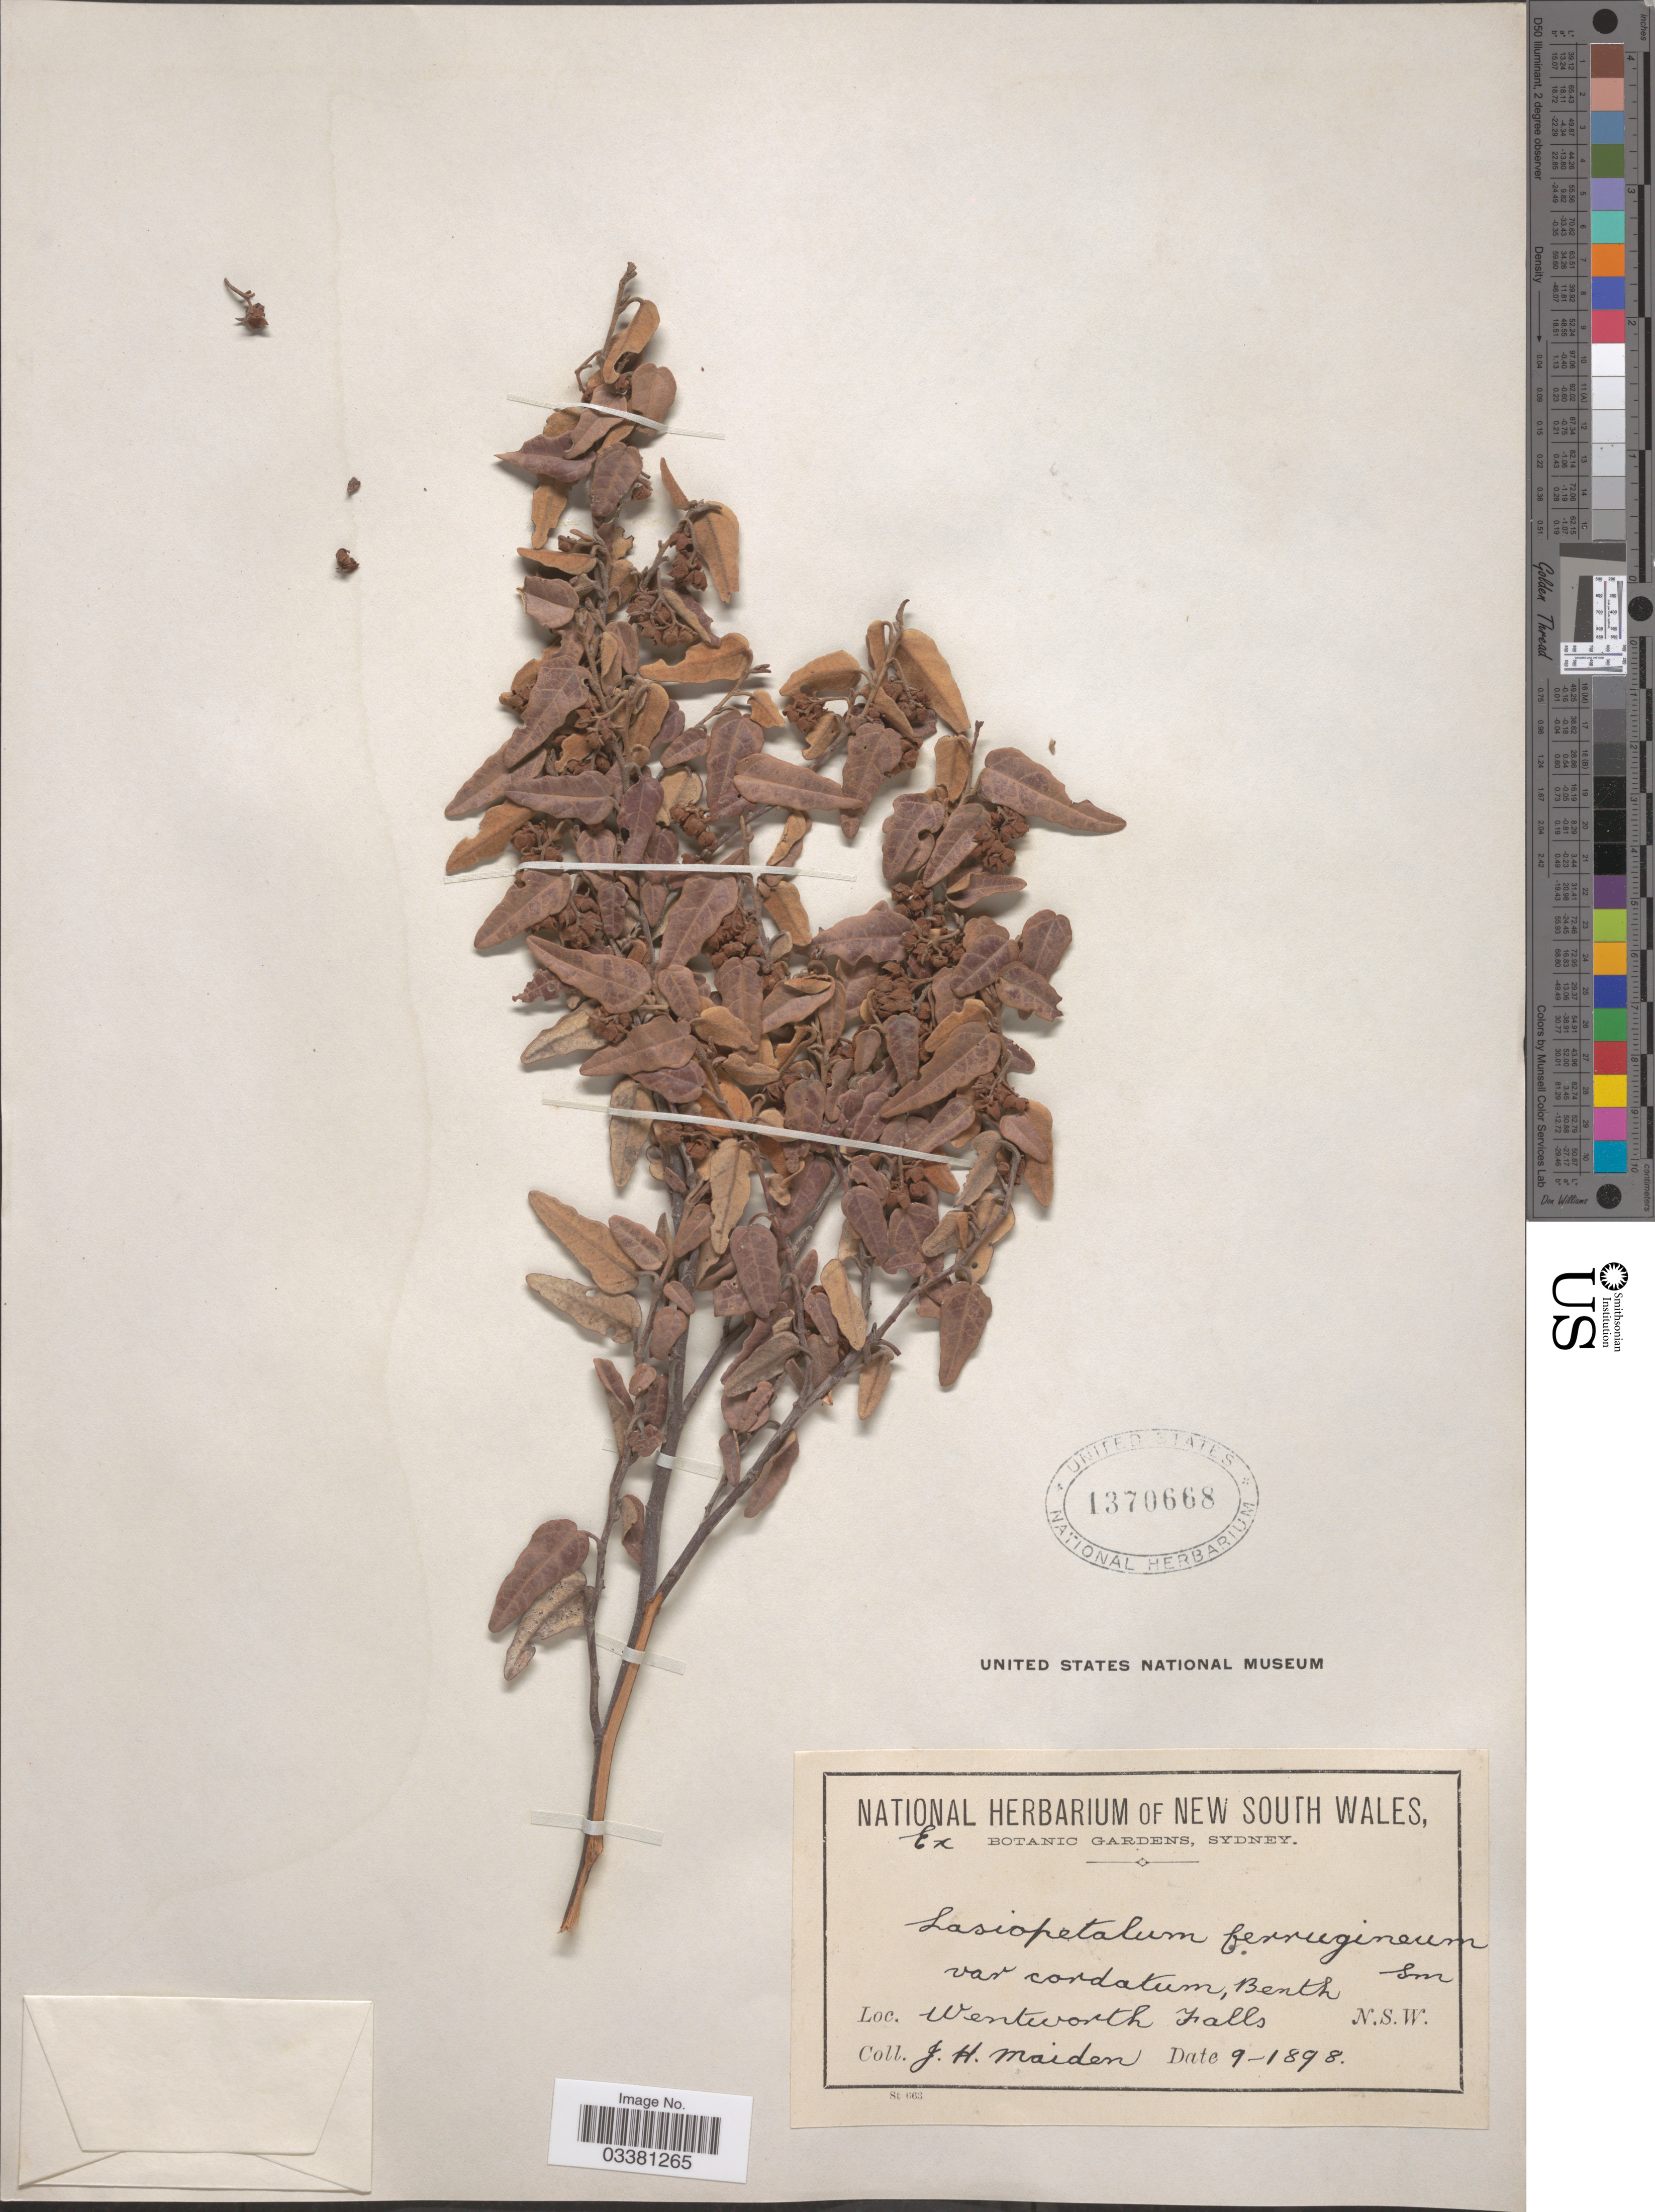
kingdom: Plantae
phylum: Tracheophyta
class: Magnoliopsida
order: Malvales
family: Malvaceae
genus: Lasiopetalum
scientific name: Lasiopetalum ferrugineum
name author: Sm. ex Andrews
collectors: J. Maiden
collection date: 1898-09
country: Australia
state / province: New South Wales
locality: Wentworth Falls.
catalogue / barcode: US 1370668